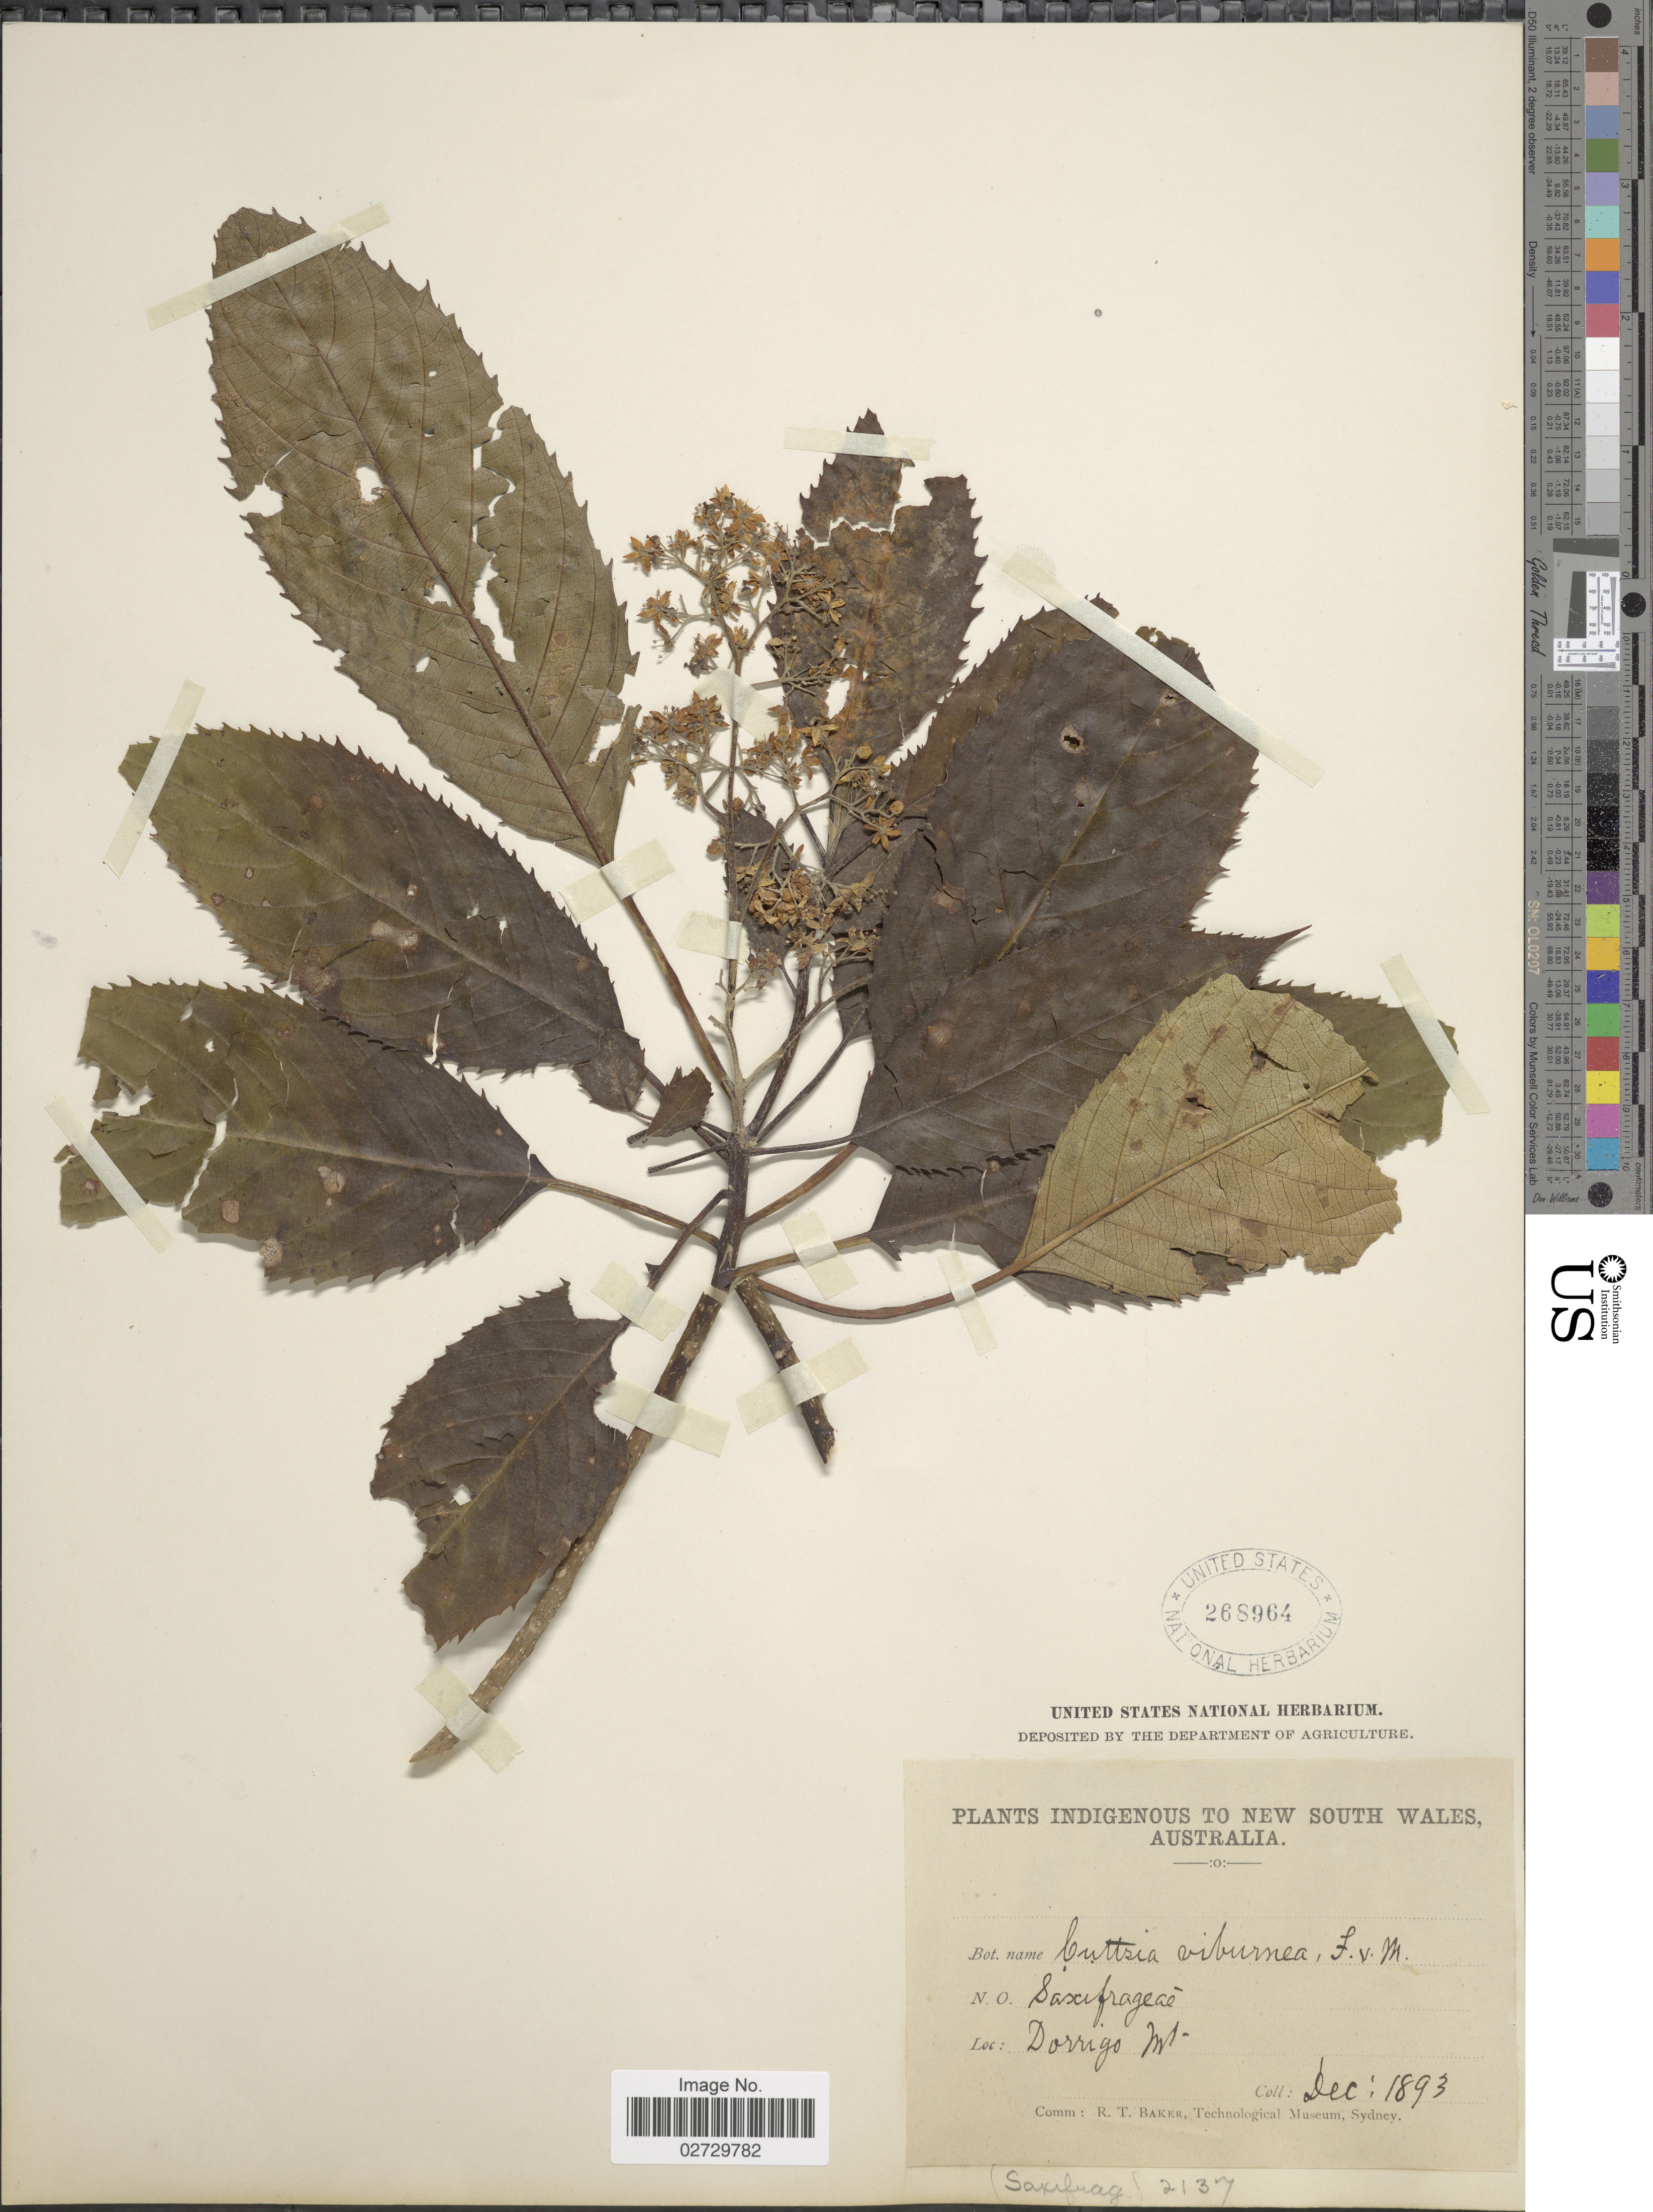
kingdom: Plantae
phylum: Tracheophyta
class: Magnoliopsida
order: Asterales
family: Rousseaceae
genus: Cuttsia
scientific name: Cuttsia viburnea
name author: F. Muell.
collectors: R. T. Baker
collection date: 1893-12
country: Australia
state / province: New South Wales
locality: Dorrigo Mt.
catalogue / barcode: US 268964